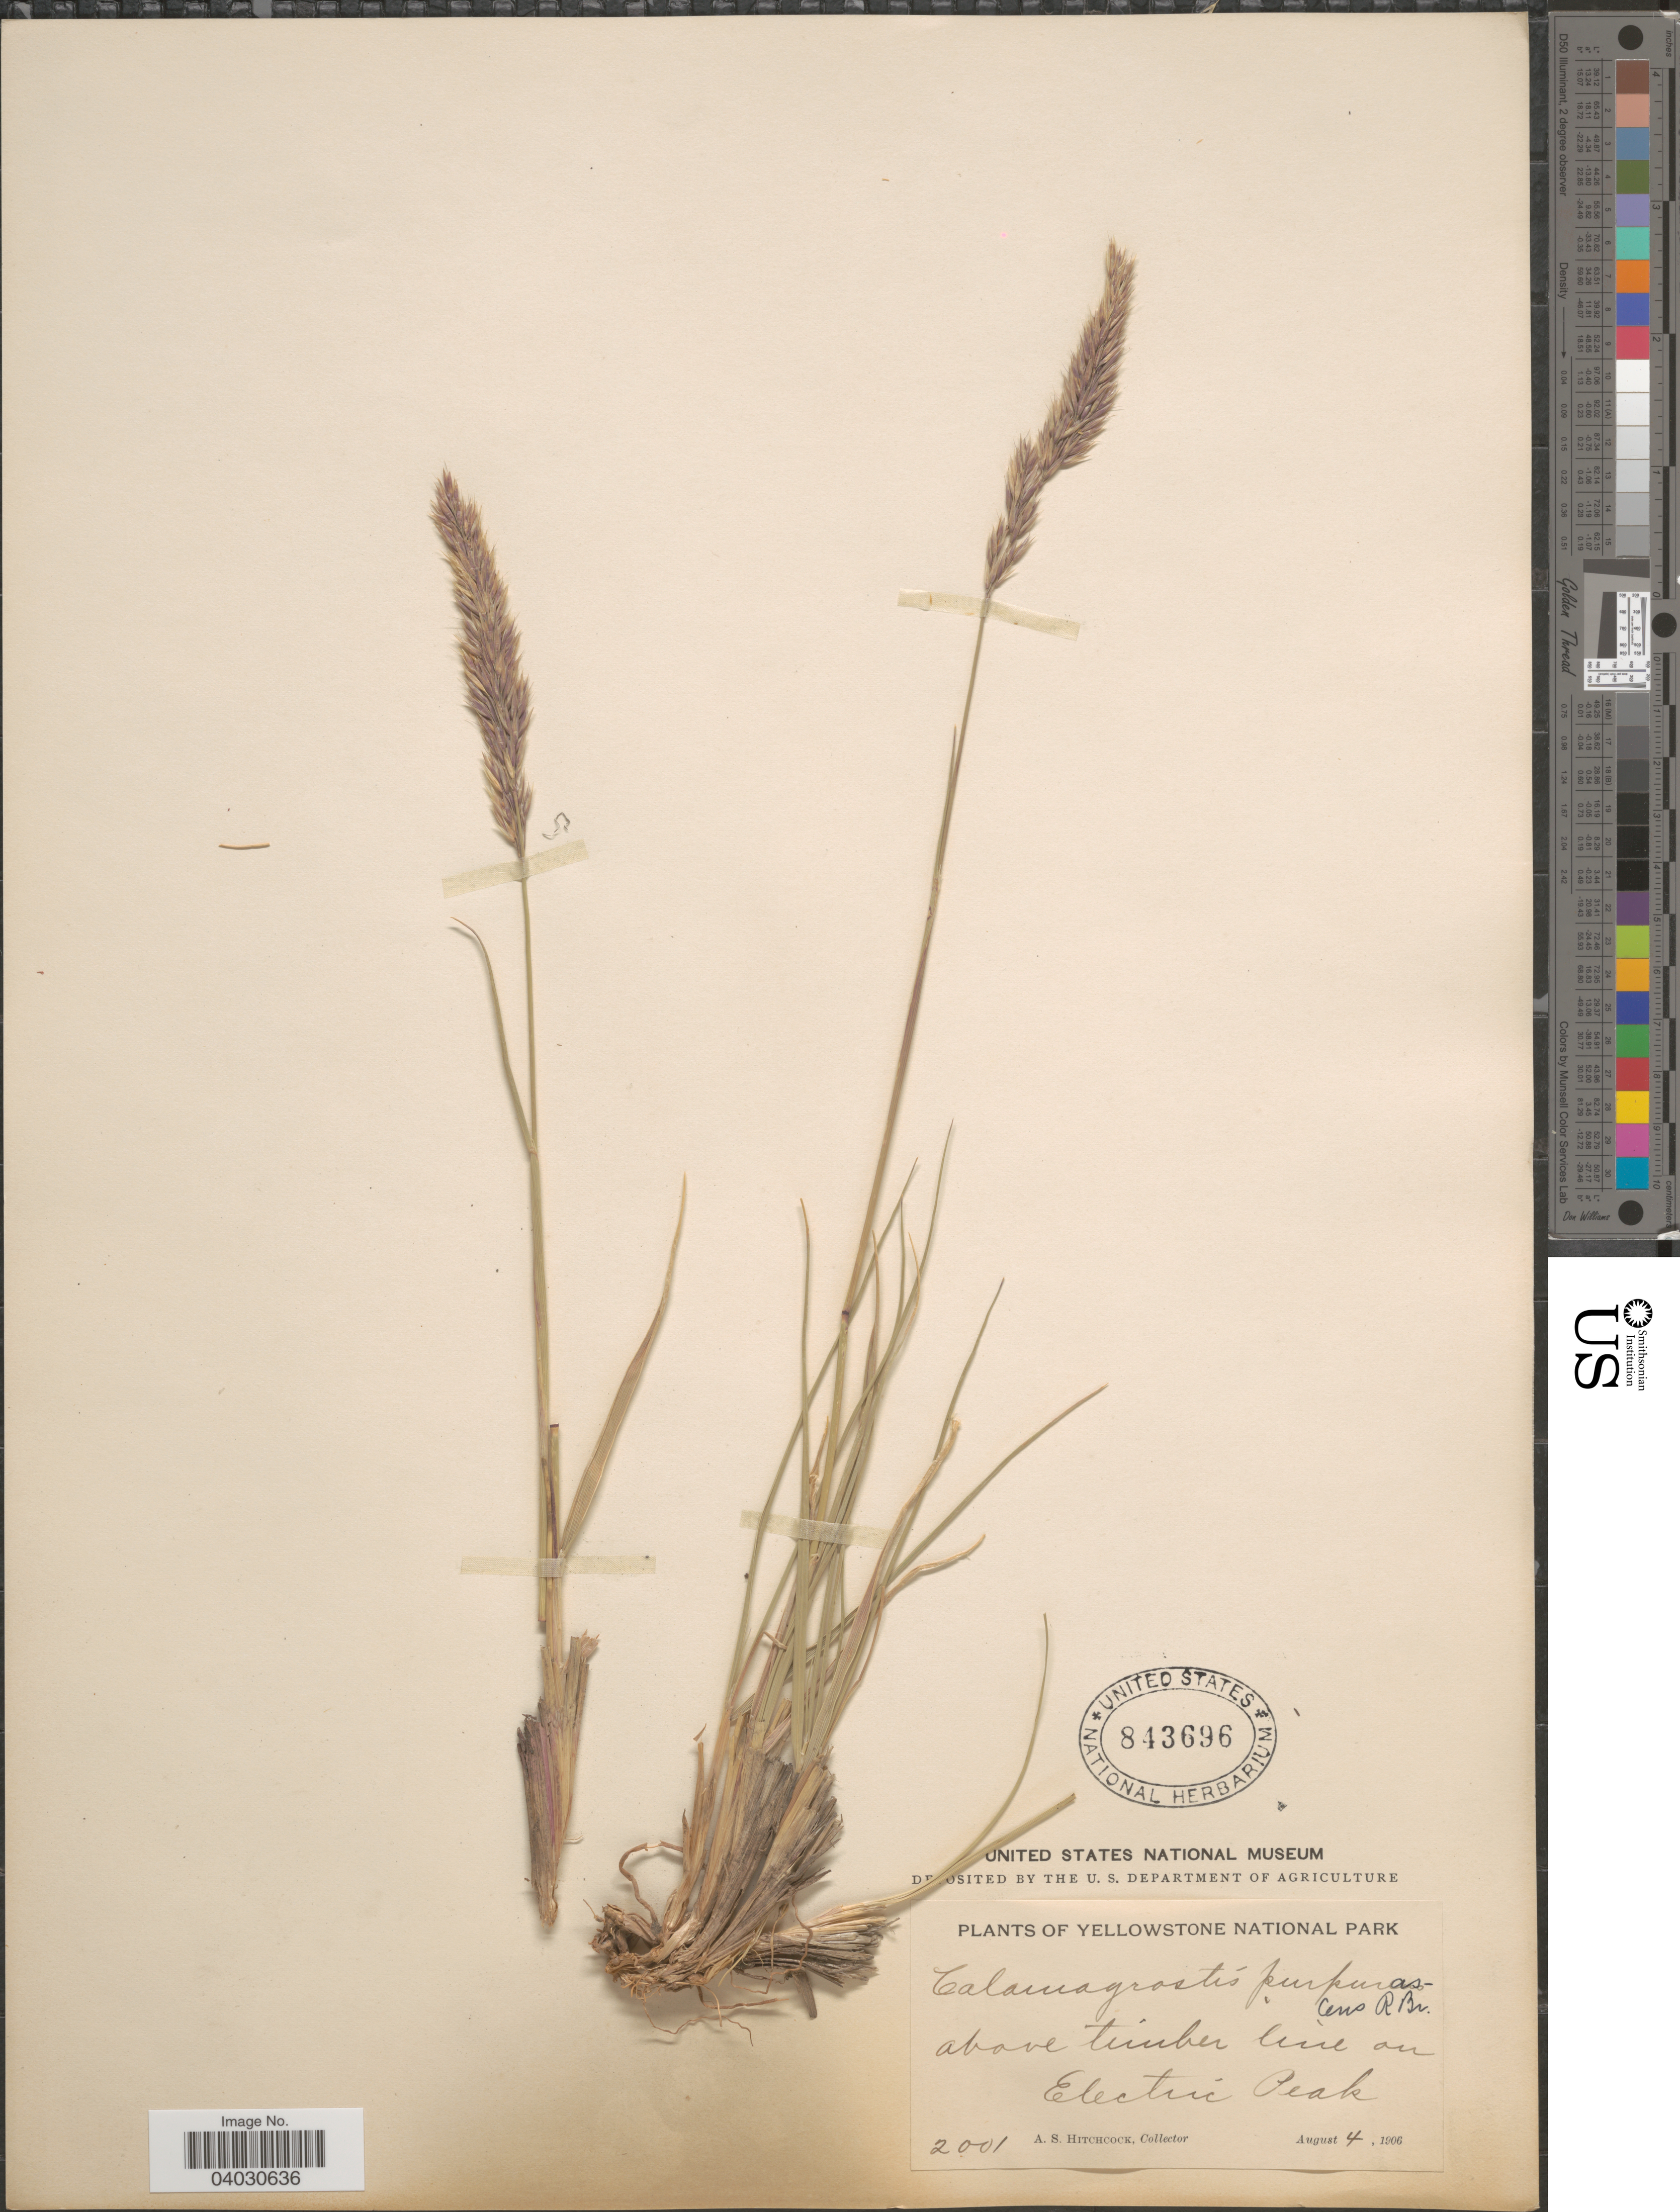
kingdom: Plantae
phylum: Tracheophyta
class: Liliopsida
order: Poales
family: Poaceae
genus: Calamagrostis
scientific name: Calamagrostis purpurascens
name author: R. Br.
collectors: A. S. Hitchcock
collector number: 2001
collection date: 1906-08-04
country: United States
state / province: Montana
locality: Yellowstone National Park. Above timber line on Electric Peak.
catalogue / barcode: US 843696